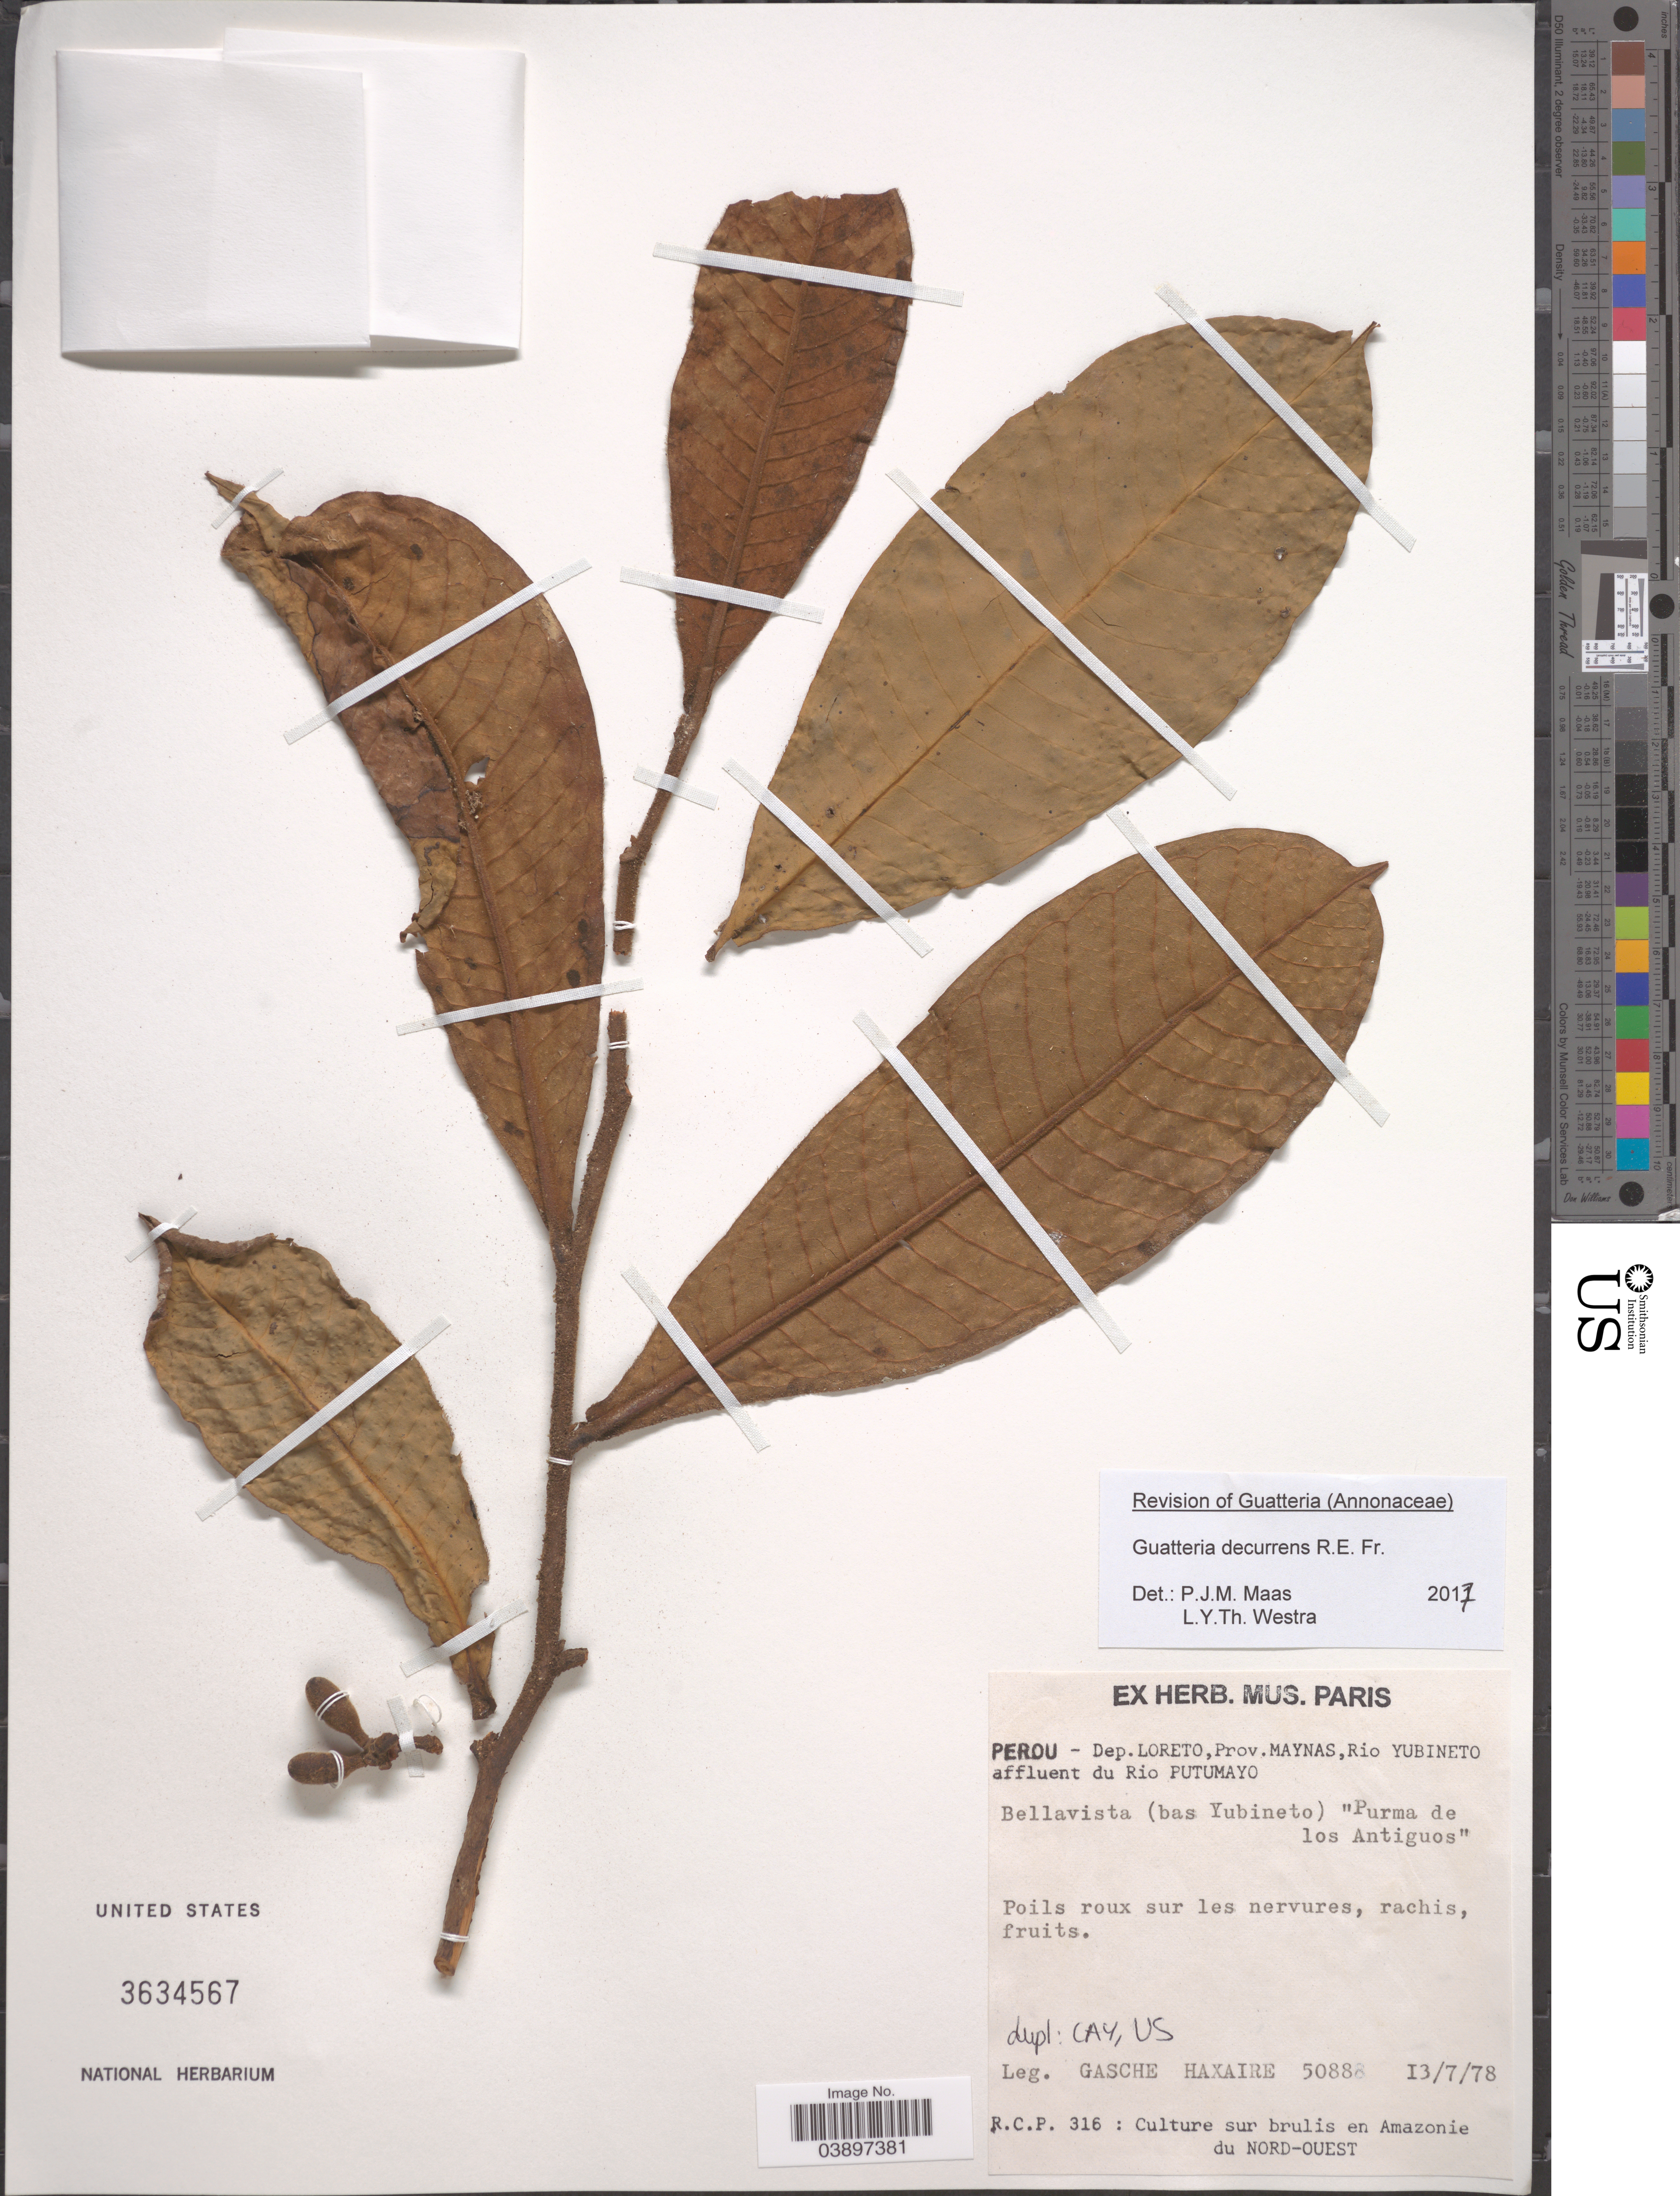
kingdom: Plantae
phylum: Tracheophyta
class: Magnoliopsida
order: Magnoliales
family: Annonaceae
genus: Guatteria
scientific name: Guatteria decurrens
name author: R.E. Fr.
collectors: G. Haxaire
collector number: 50888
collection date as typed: Transcribed d/m/y: 13/7/78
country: Peru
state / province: Loreto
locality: Dep. Loreto, Prov. Maynas, Rio Yubineto affluent du Rio Putumayo. Bellavista (bas Yubineto) 'Purma de los Antiguos'.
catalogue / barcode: US 3634567